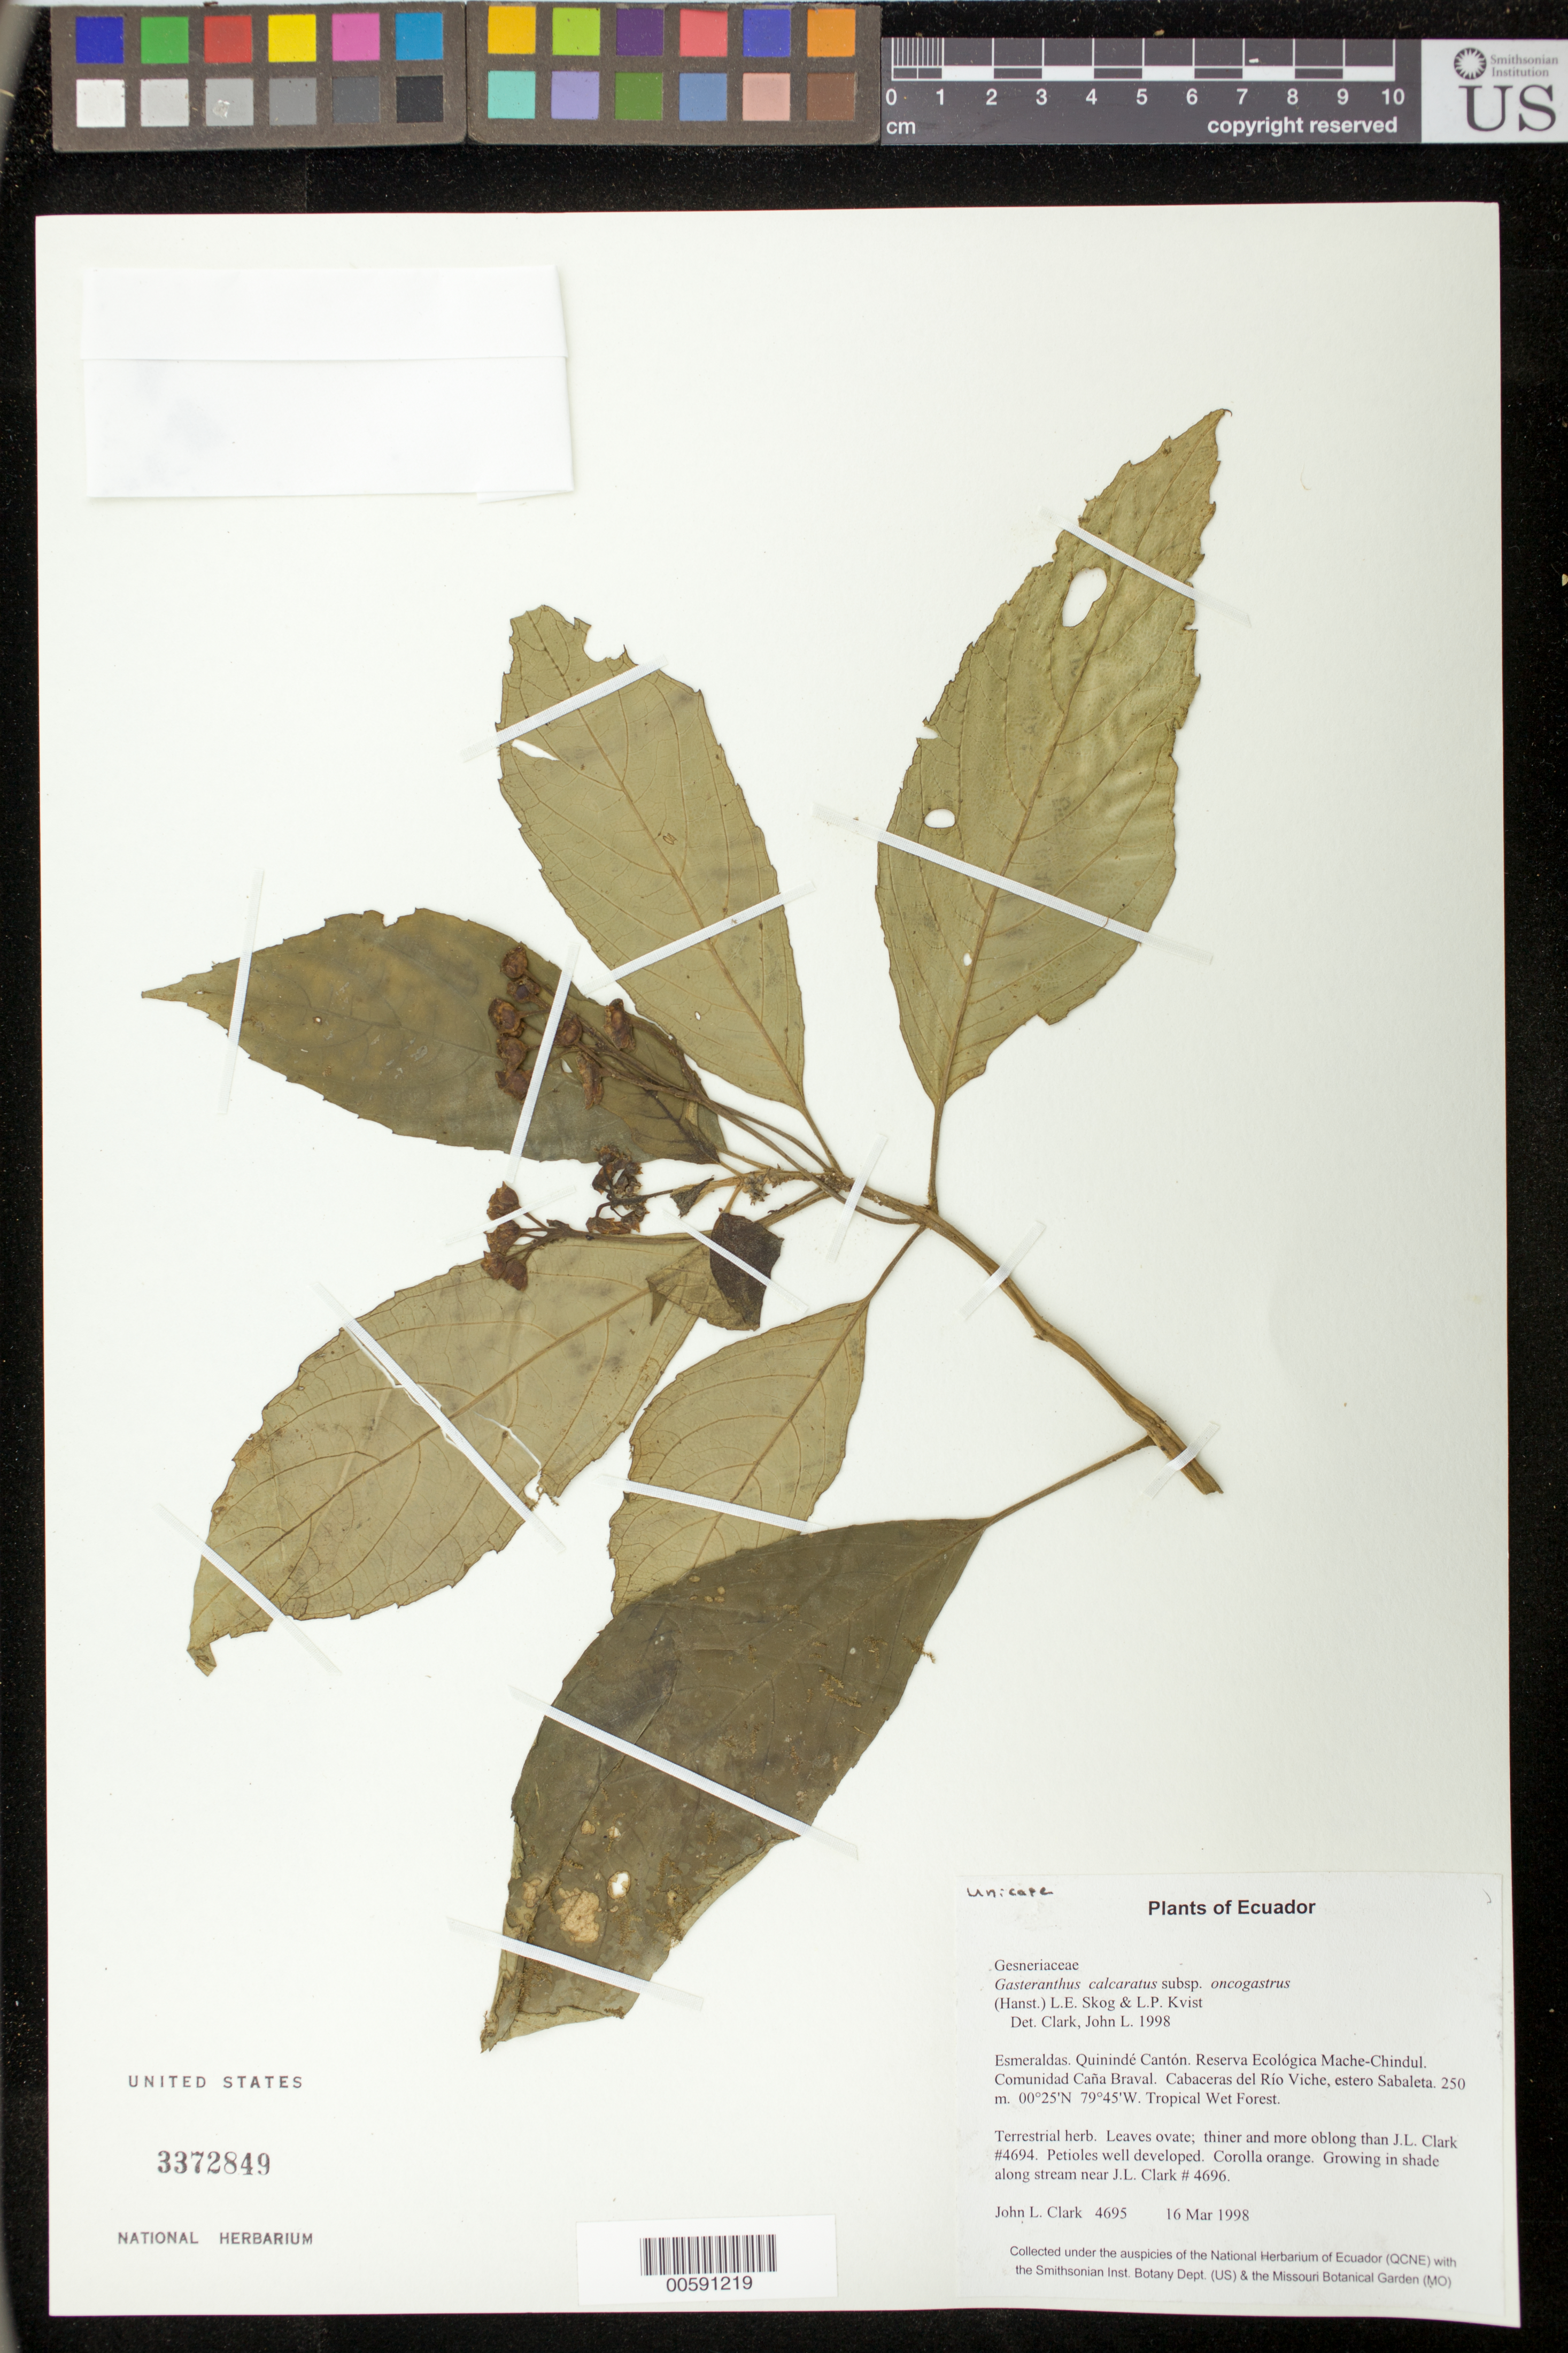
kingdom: Plantae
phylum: Tracheophyta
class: Magnoliopsida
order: Lamiales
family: Gesneriaceae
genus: Sinningia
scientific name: Sinningia incarnata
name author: (Aubl.) D.L. Denham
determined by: Clark, J. L., (SEL), The Marie Selby Botanical Garden (UNITED STATES)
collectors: J. L. Clark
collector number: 4695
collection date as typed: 16 Mar 1998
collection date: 1998-03-16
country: Ecuador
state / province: Esmeraldas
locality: Quinindé Cantón. Reserva Ecológica Mache-Chindul. Comunidad Caña Braval. Cabaceras del Río Viche, estero Sabaleta.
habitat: Tropical Wet Forest. Growing in shade along stream near J.L. Clark # 4696.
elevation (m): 250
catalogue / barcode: US 3372849